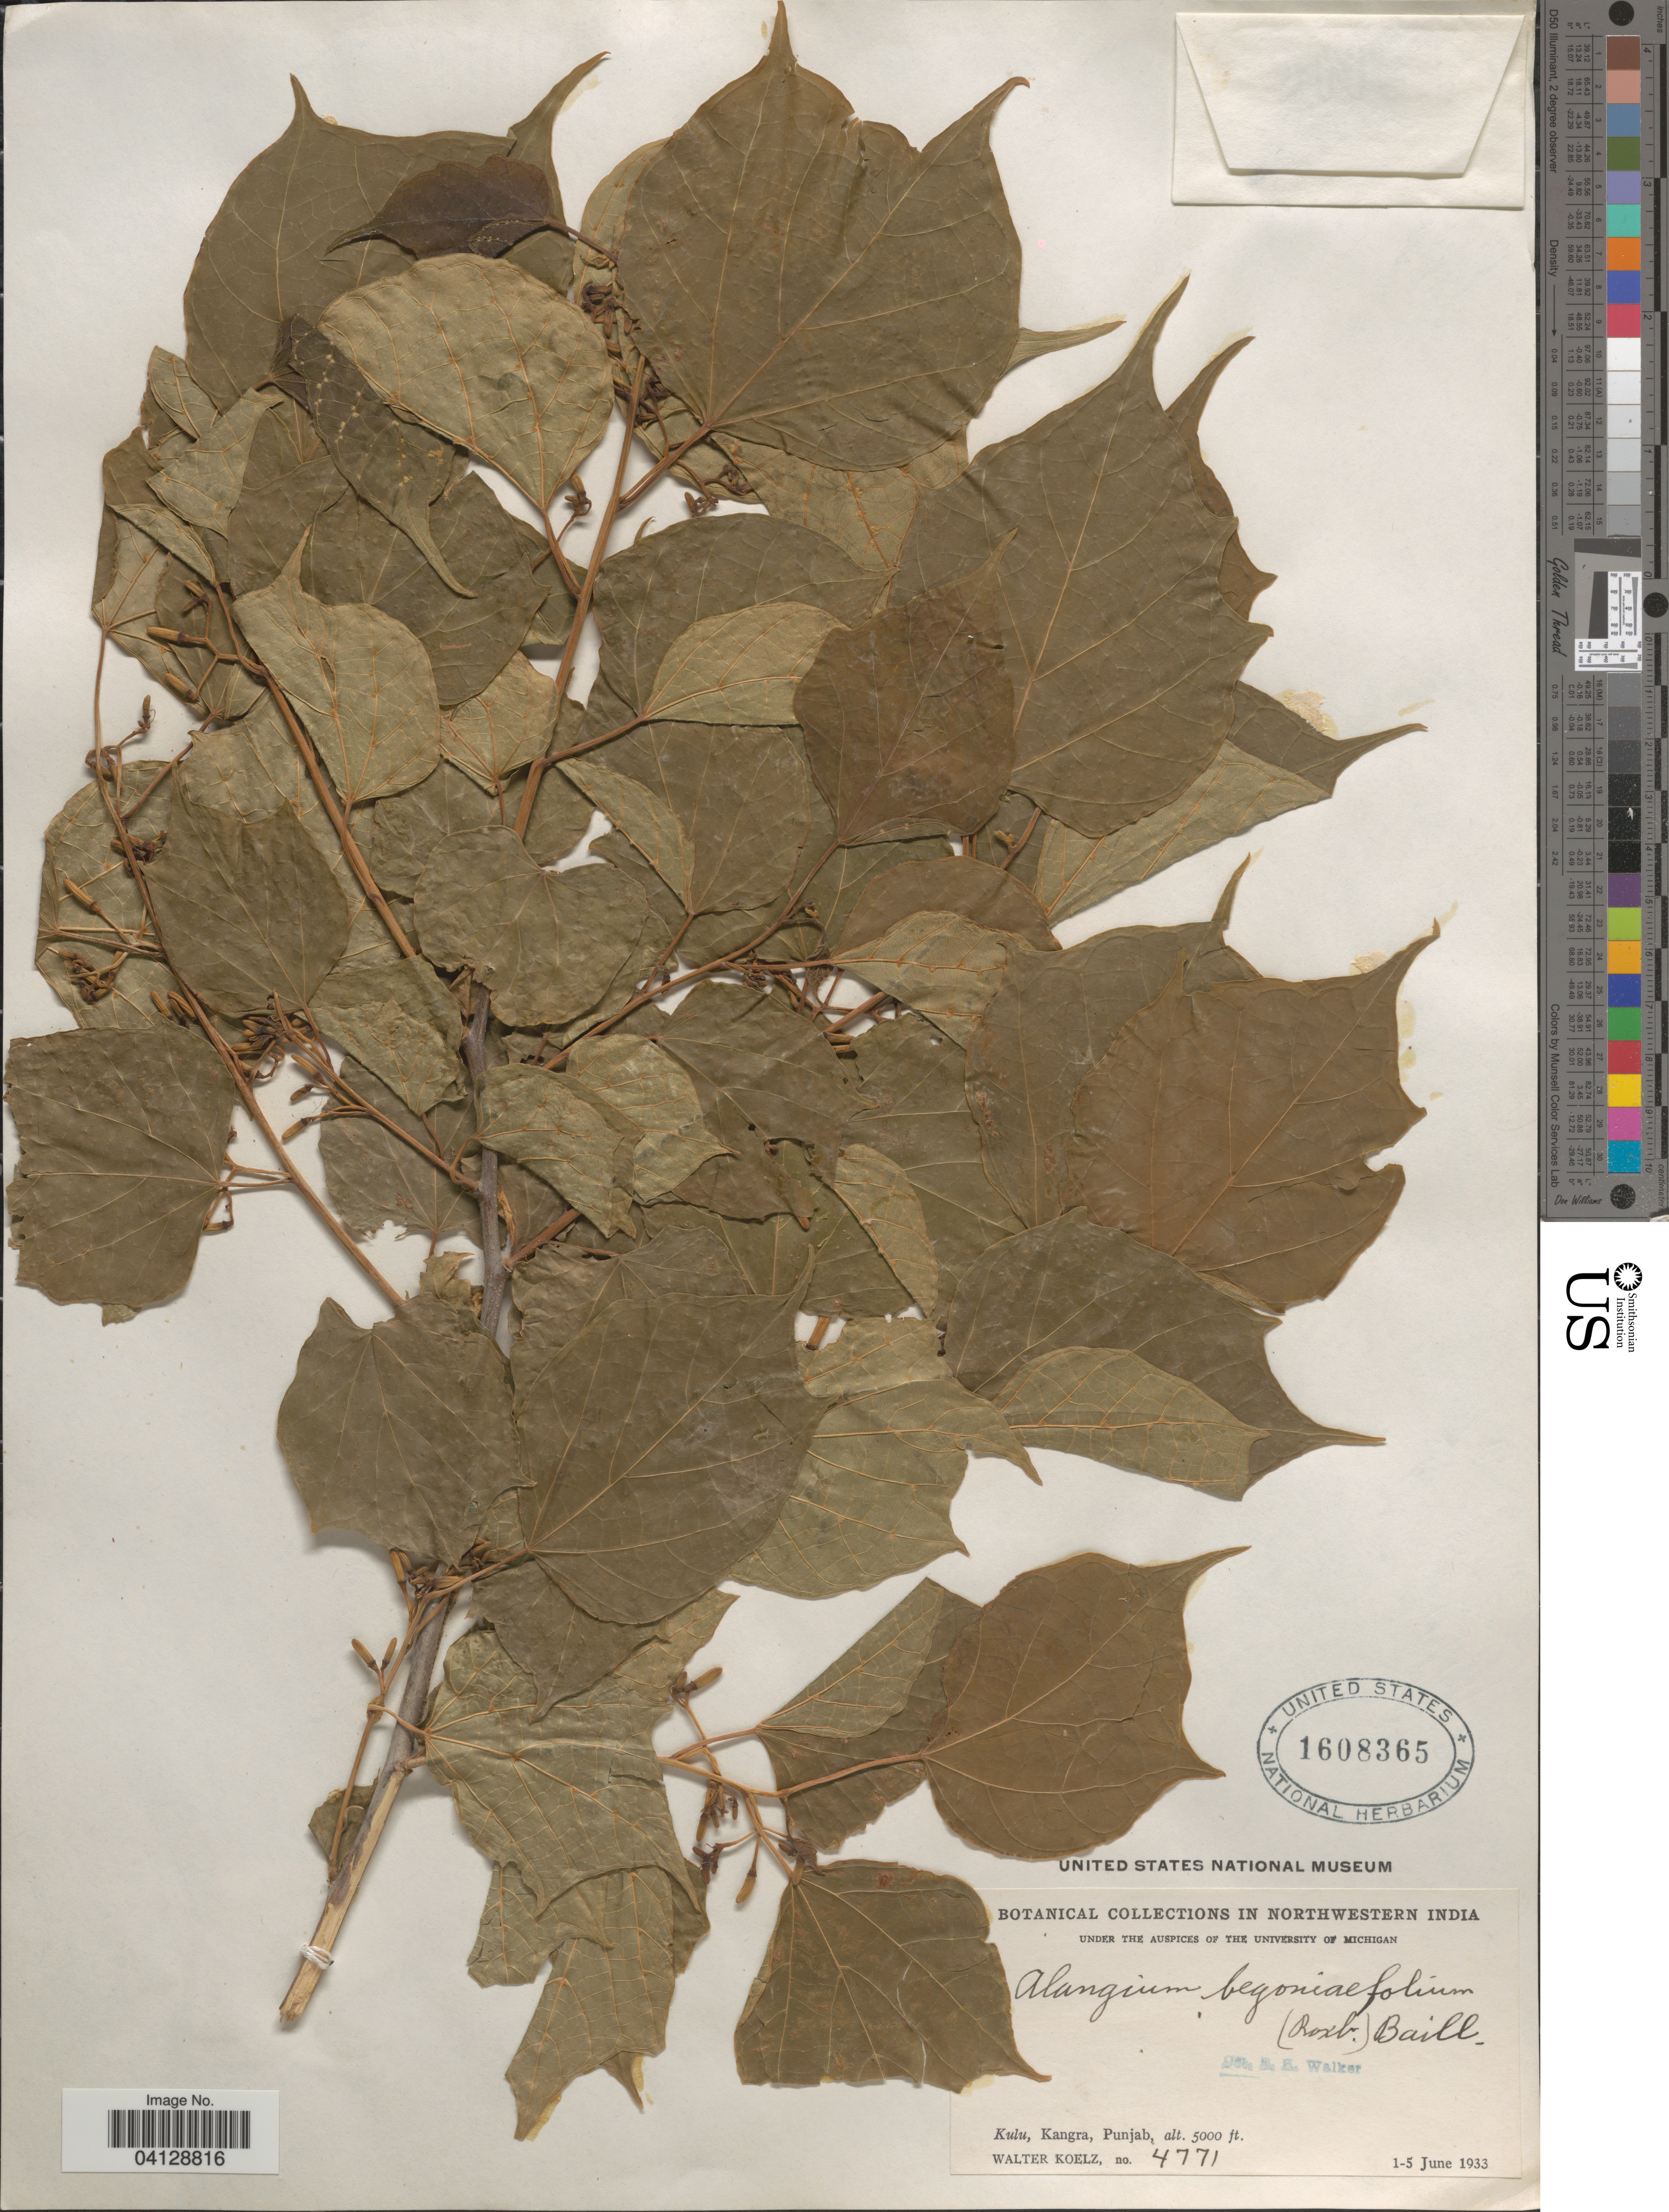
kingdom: Plantae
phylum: Tracheophyta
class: Magnoliopsida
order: Cornales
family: Cornaceae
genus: Alangium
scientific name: Alangium begoniifolium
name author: (Roxb.) Baill.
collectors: W. N. Koelz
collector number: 4771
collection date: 1933-06-01/1933-06-05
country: India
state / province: Punjab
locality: Northwestern India. Kulu, Kangra.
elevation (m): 1524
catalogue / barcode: US 1608365